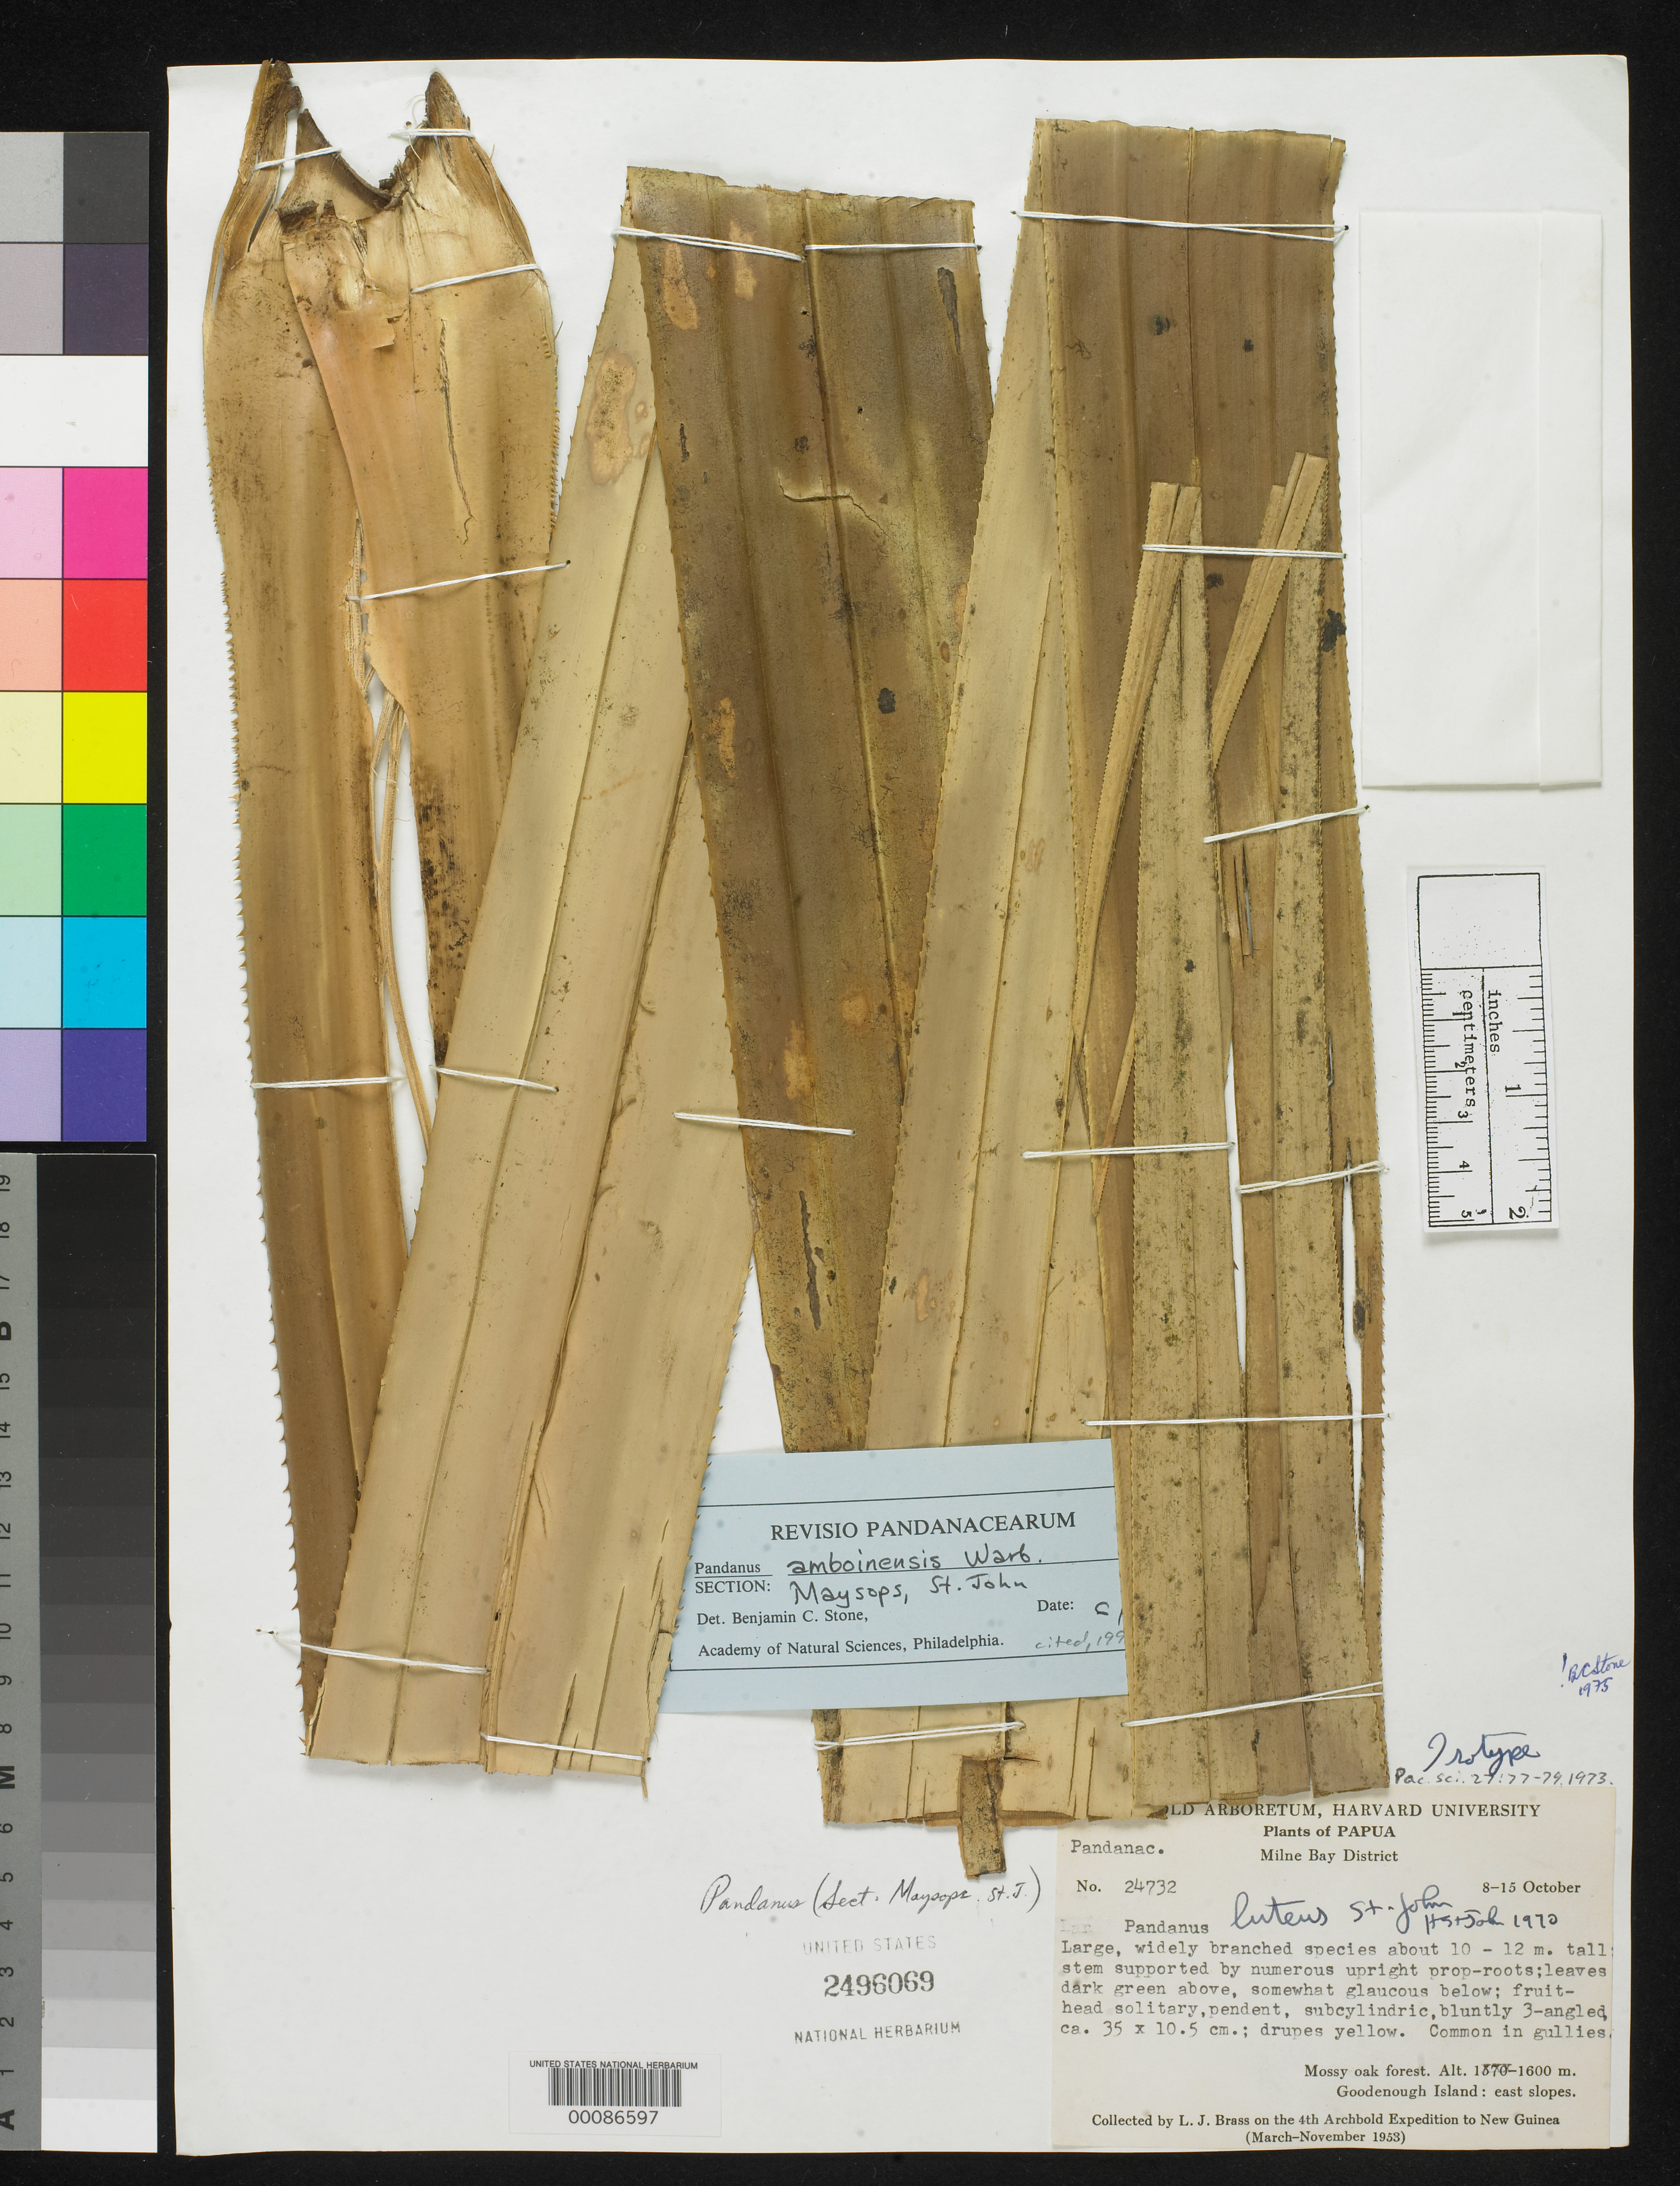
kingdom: Plantae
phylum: Tracheophyta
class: Liliopsida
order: Pandanales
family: Pandanaceae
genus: Pandanus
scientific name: Pandanus luteus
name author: H. St. John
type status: Isotype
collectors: L. J. Brass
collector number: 24732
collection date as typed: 08 Oct 1953 to 15 Oct 1953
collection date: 1953-10-08/1953-10-15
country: Papua New Guinea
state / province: Milne Bay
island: Goodenough (Morata)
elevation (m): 1600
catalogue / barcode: US 2496069